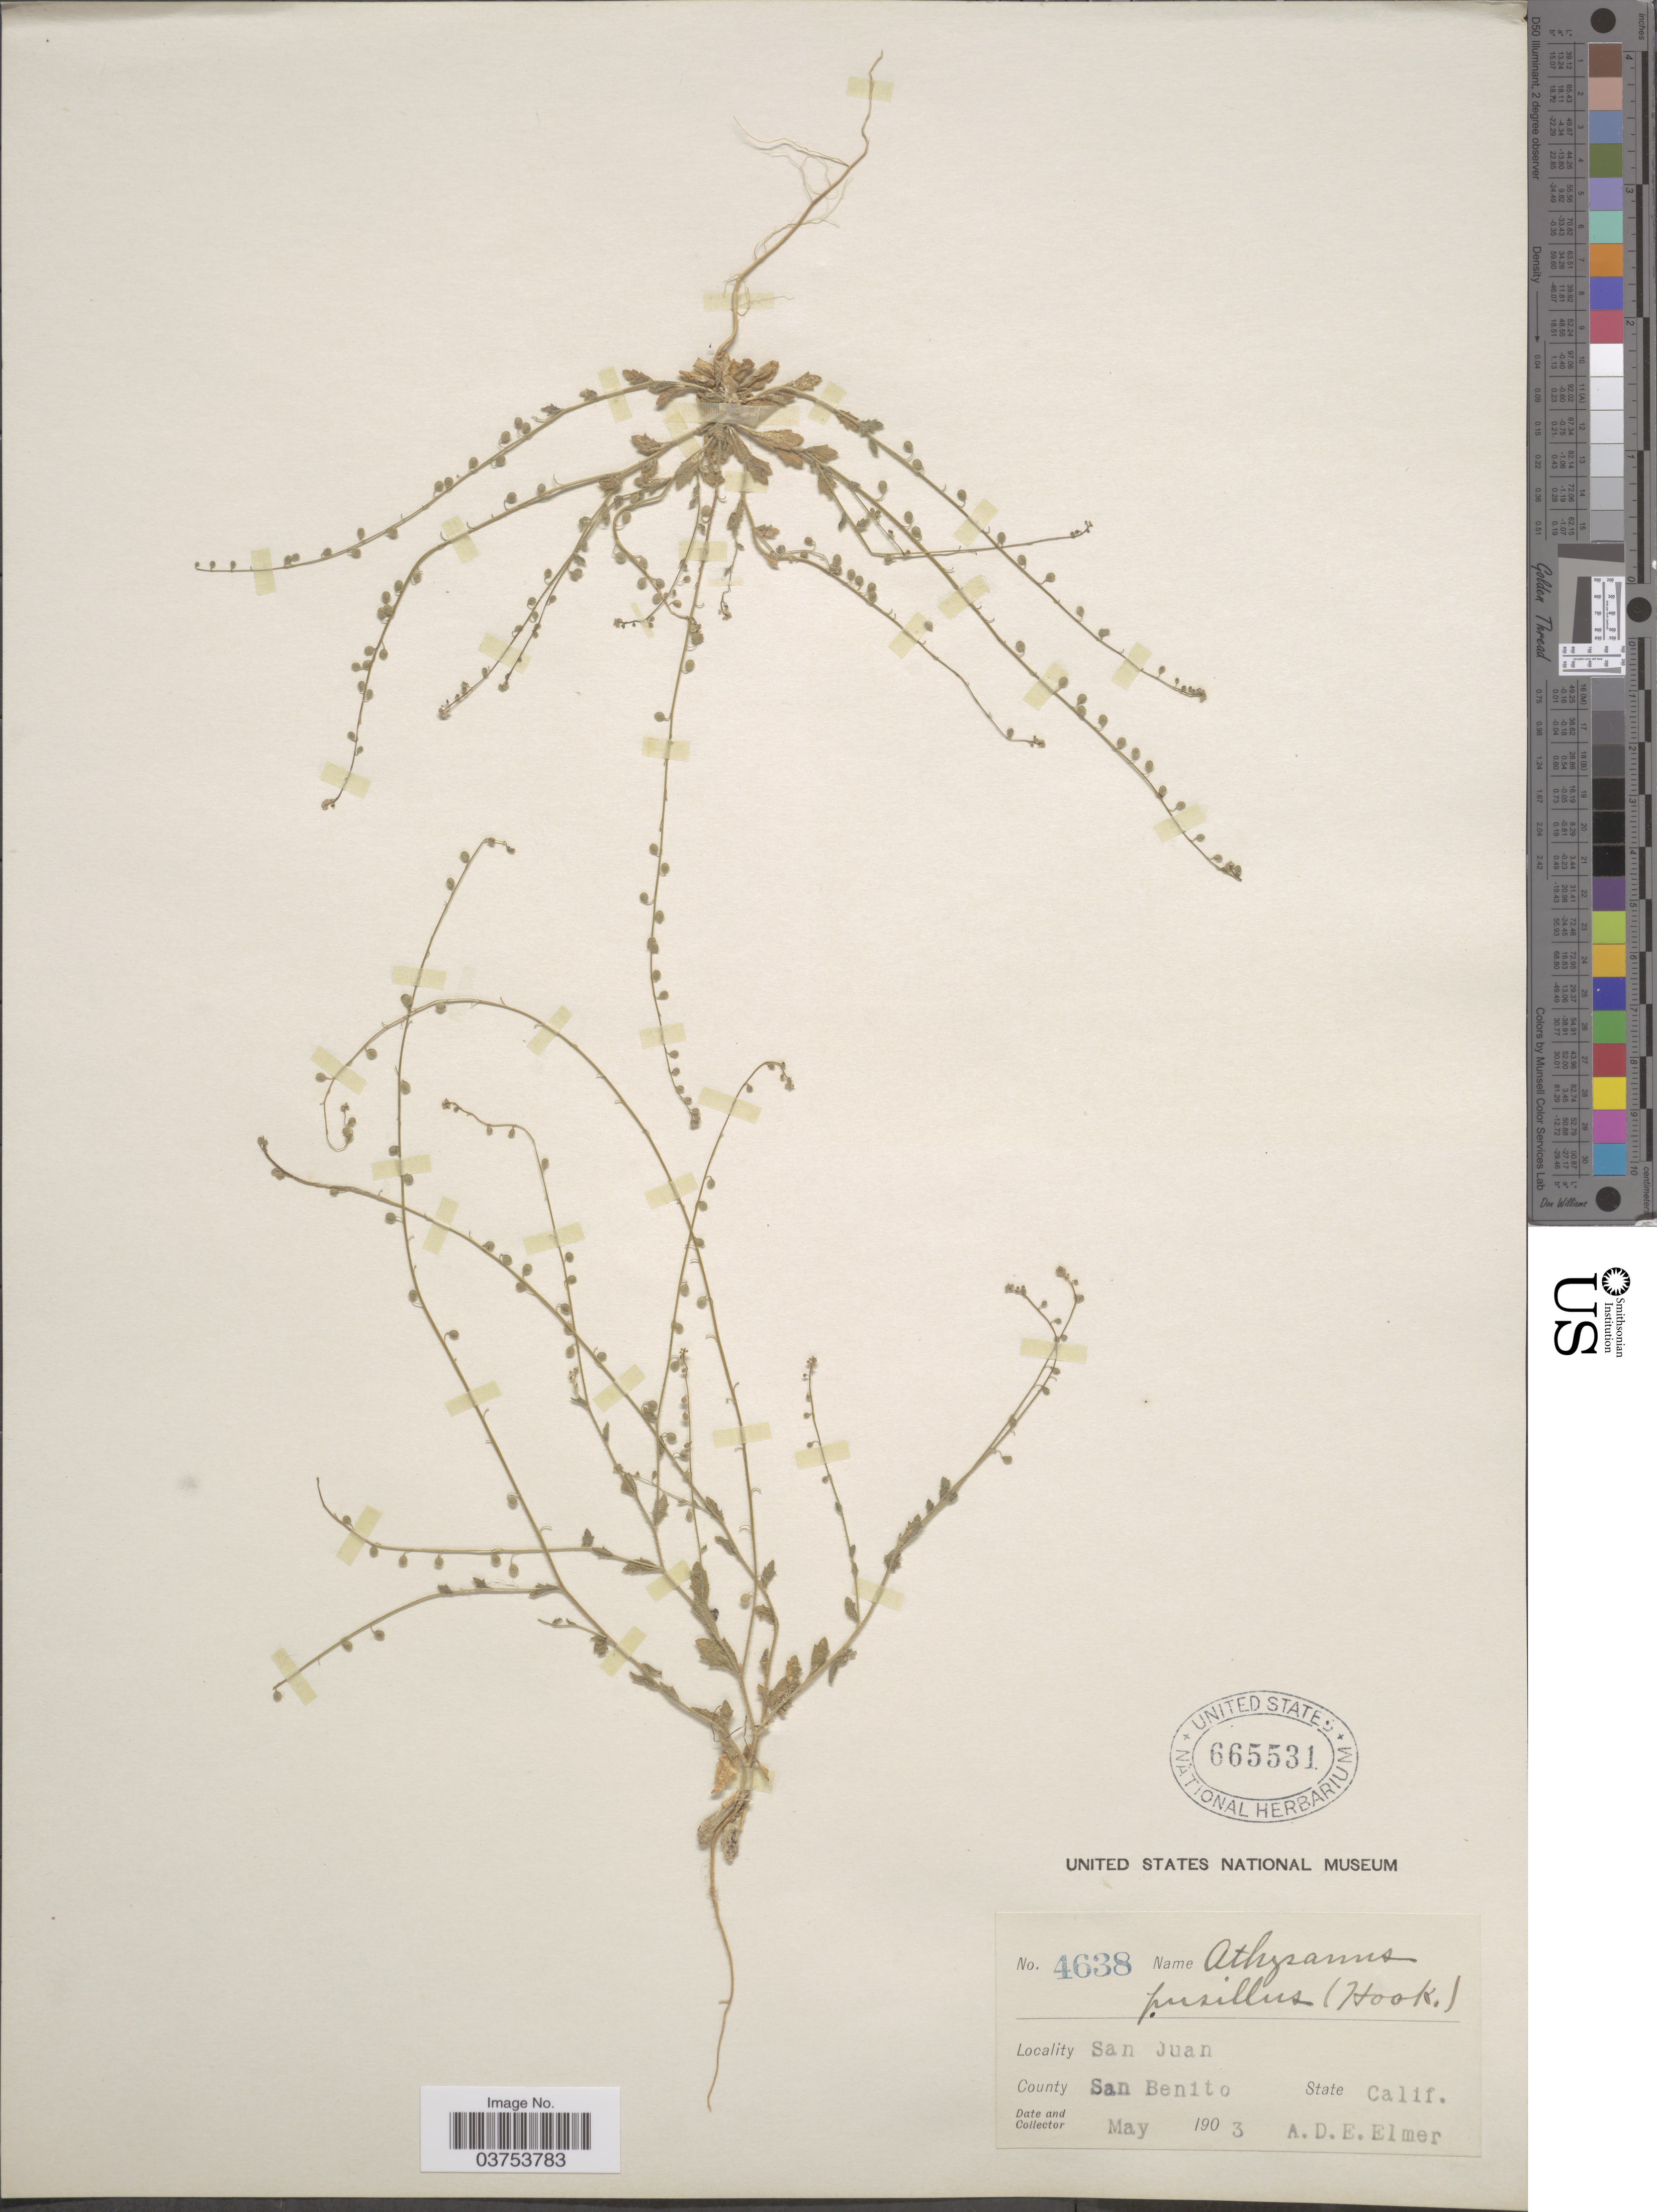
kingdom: Plantae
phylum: Tracheophyta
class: Magnoliopsida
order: Brassicales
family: Brassicaceae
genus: Athysanus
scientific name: Athysanus pusillus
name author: (Hook.) Greene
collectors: A. D. E. Elmer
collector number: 4638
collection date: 1903-05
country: United States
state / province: California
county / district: San Benito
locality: San Juan. County San Benito.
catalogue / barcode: US 665531